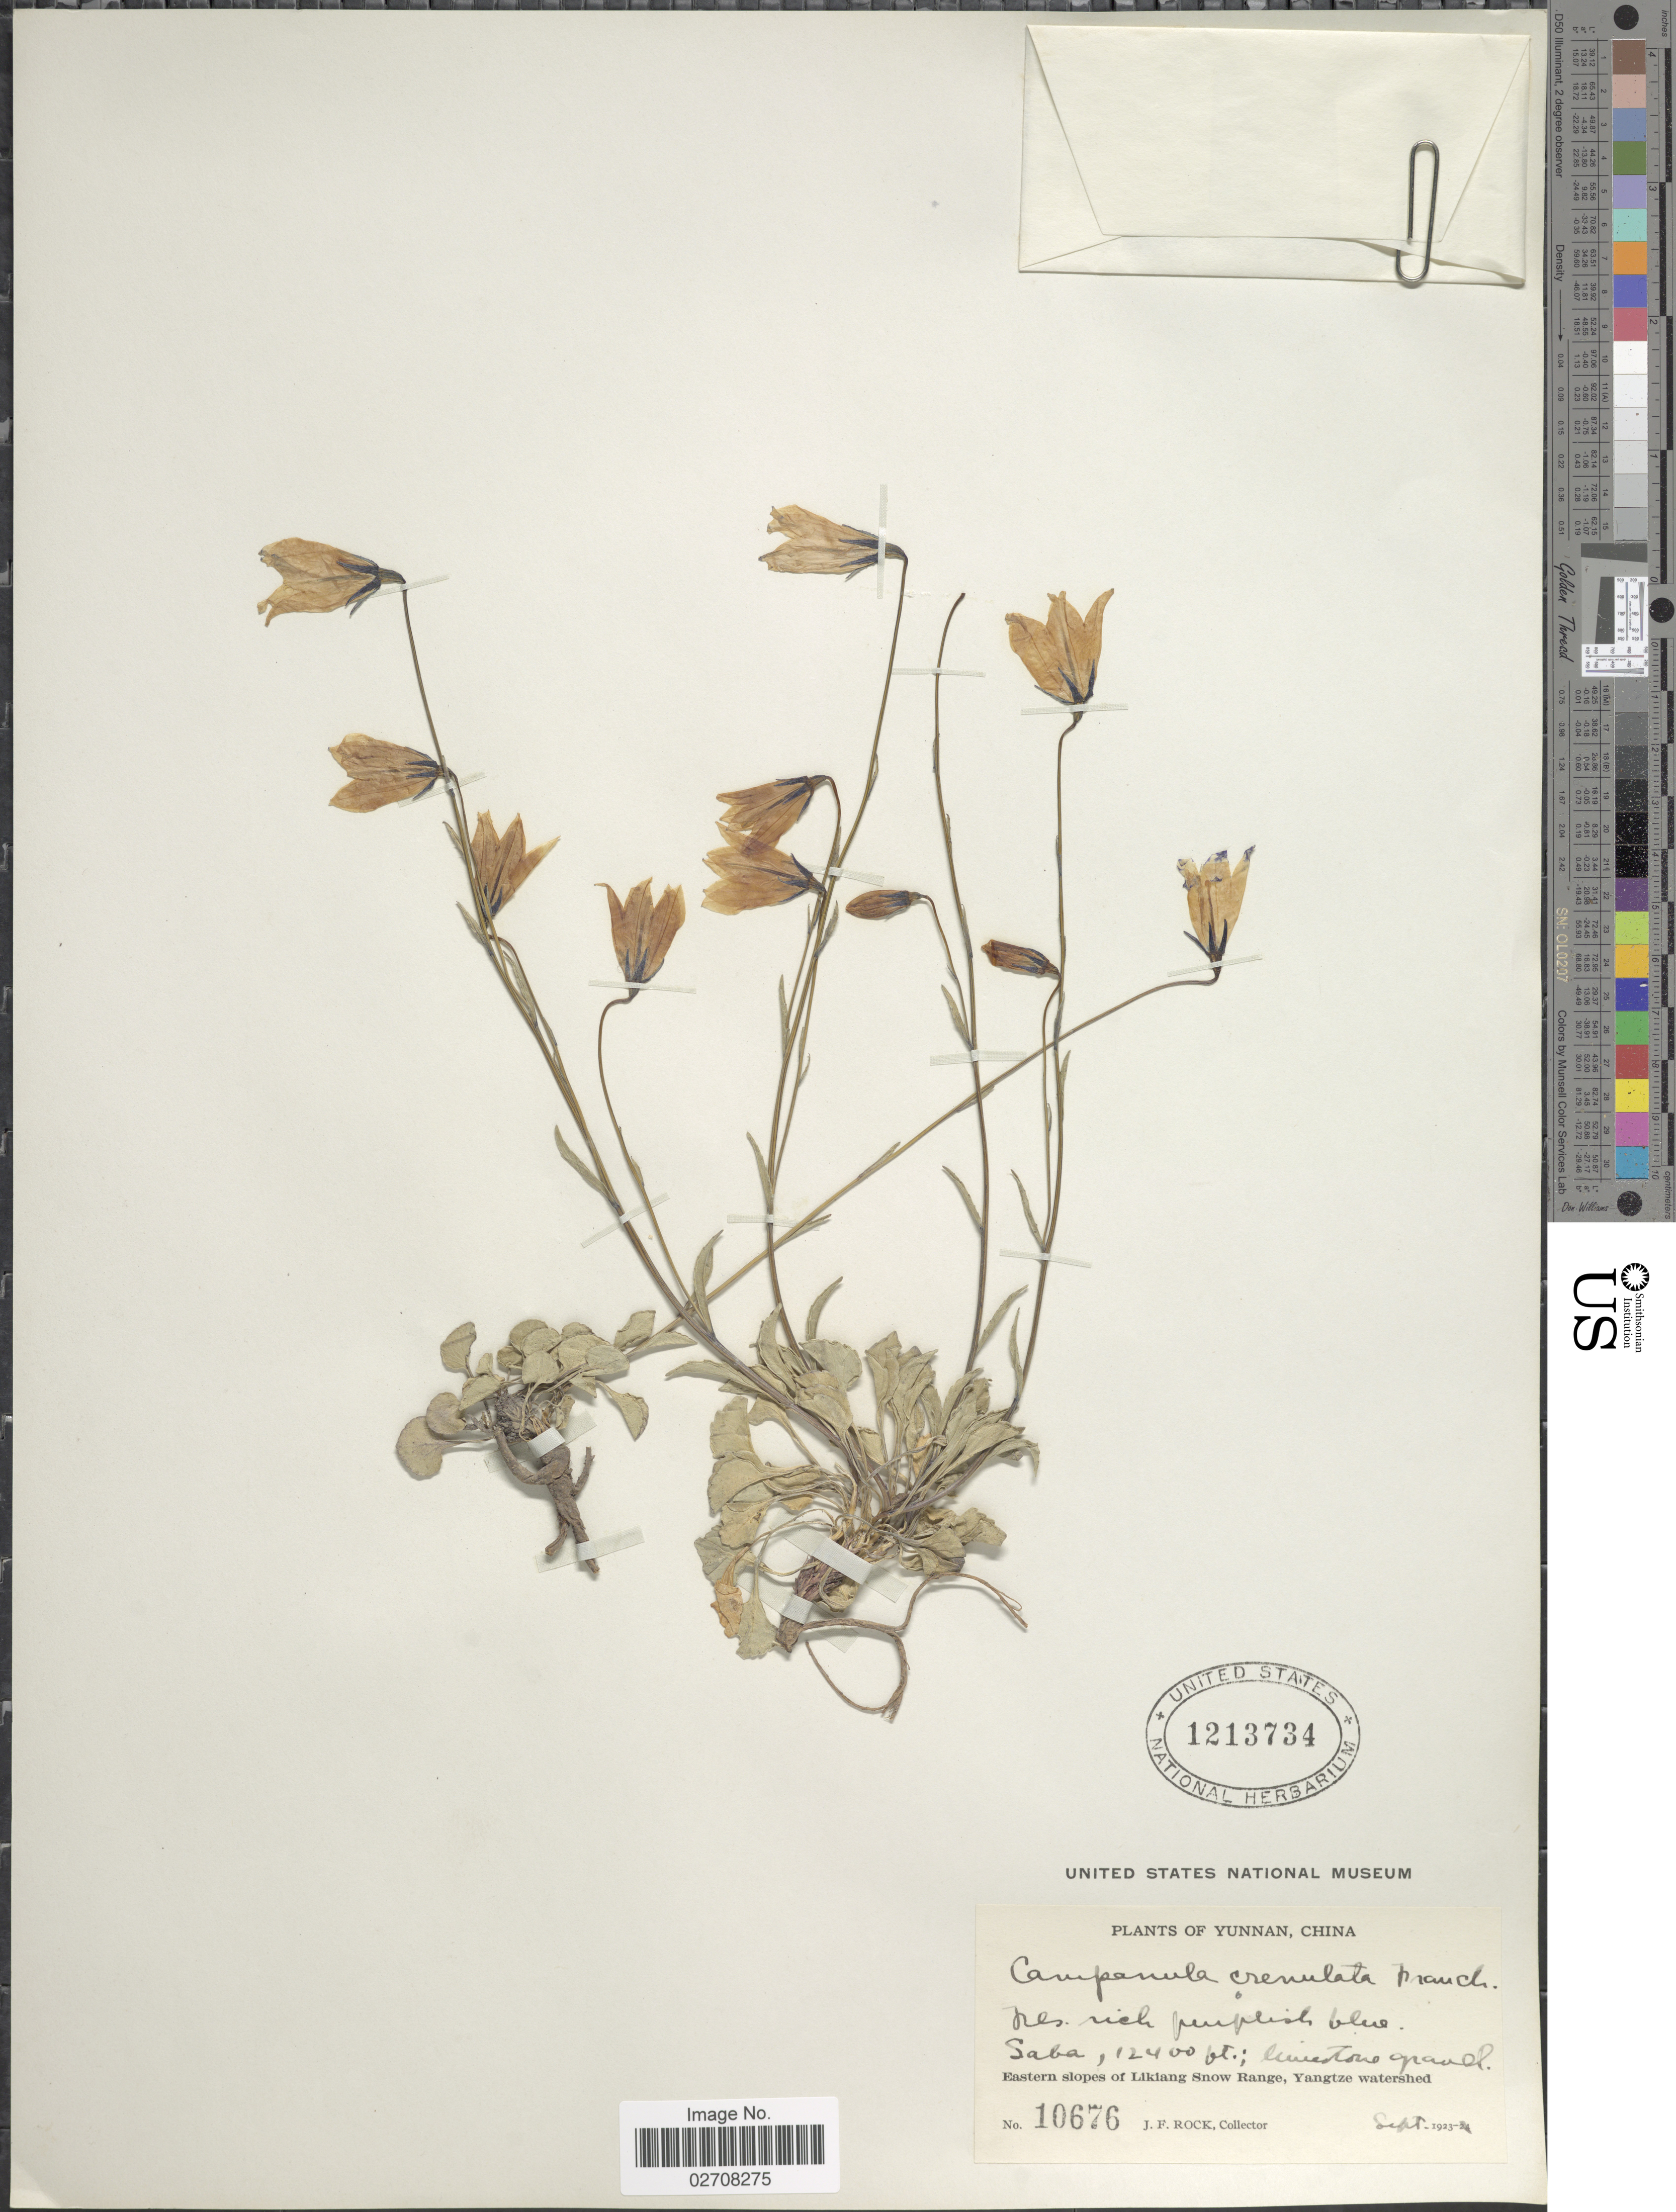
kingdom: Plantae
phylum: Tracheophyta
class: Magnoliopsida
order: Asterales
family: Campanulaceae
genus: Campanula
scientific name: Campanula crenulata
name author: Franch.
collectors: J. F. Rock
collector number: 10676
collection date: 1923-09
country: China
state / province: Yunnan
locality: Saba. Eastern slopes of Likiang Snow Range, Yangtze watershed.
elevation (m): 3780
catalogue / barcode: US 1213734